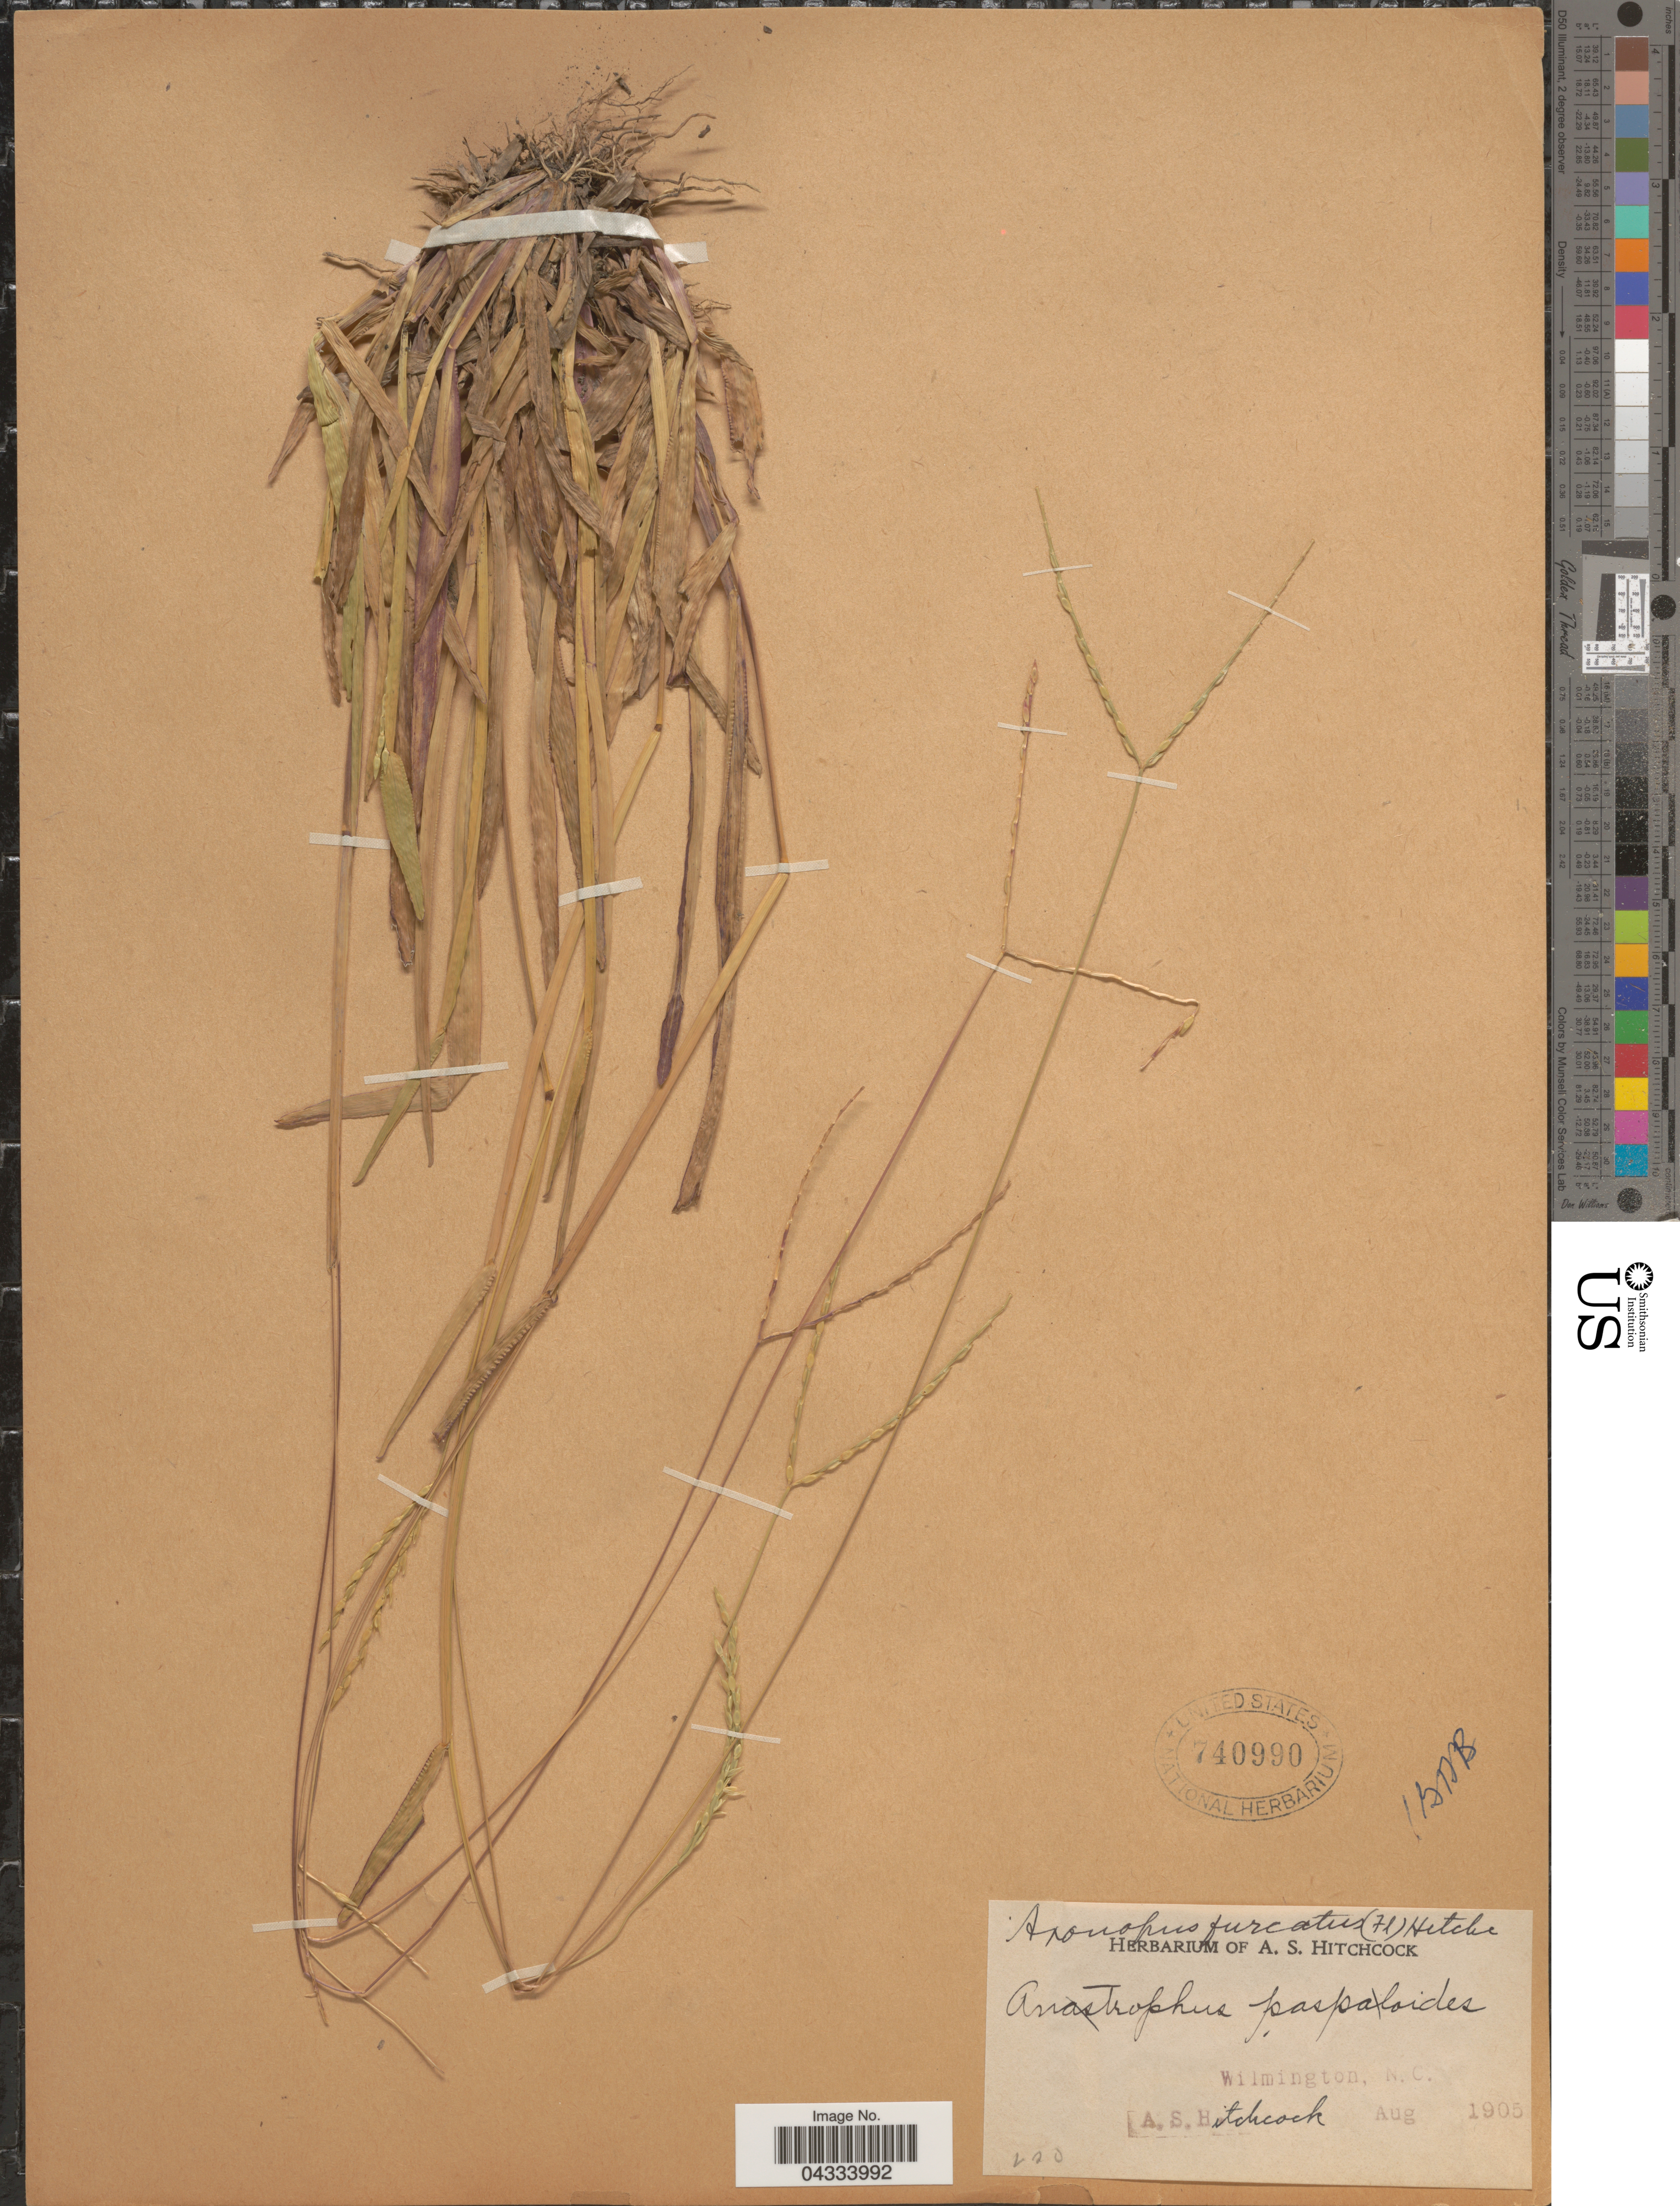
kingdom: Plantae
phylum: Tracheophyta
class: Liliopsida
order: Poales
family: Poaceae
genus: Axonopus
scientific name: Axonopus furcatus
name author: (Flüggé) Hitchc.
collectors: A. S. Hitchcock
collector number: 220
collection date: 1905-08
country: United States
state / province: North Carolina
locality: Wilmington.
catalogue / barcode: US 740990